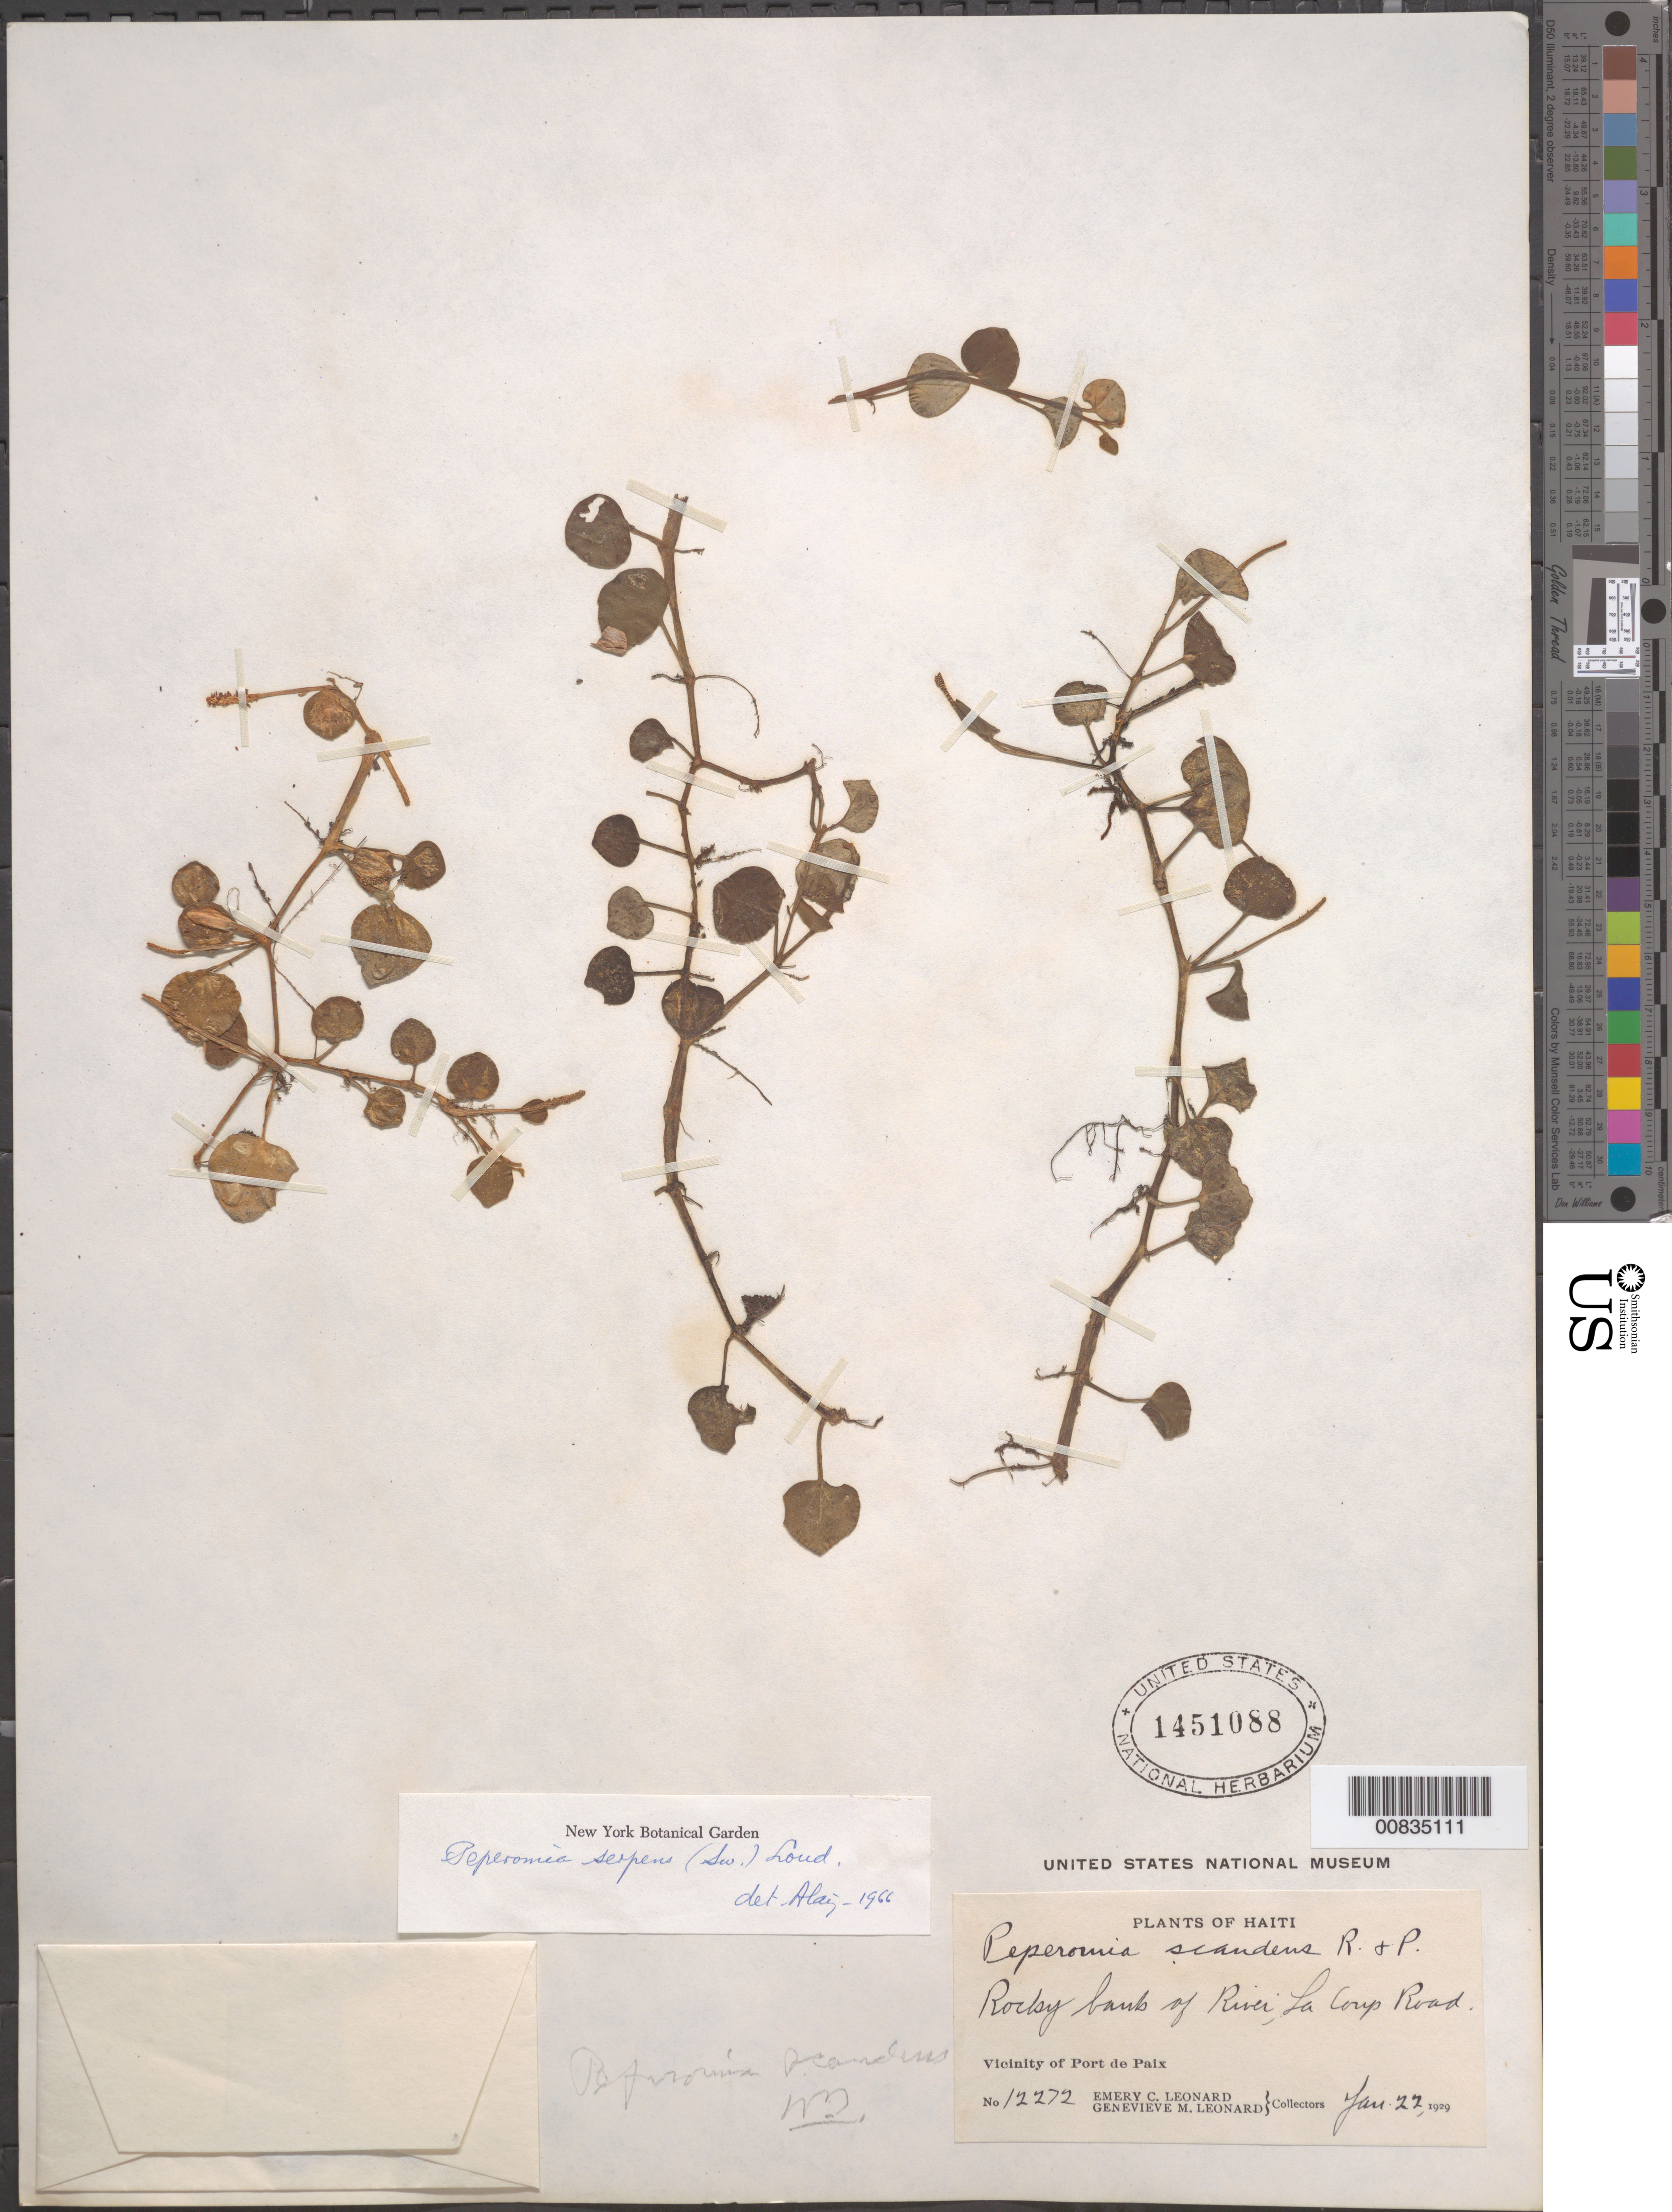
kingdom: Plantae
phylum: Tracheophyta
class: Magnoliopsida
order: Piperales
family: Piperaceae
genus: Peperomia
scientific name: Peperomia serpens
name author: (Sw.) Loudon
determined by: Liogier, Alain H.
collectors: E. C. Leonard & G. M. Leonard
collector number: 12272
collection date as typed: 22 Jan 1929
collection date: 1929-01-22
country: Haiti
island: Hispaniola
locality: Vicinity of Port-de-Paix. La Coup Road.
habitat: Rocky bank of river.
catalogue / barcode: US 1451088